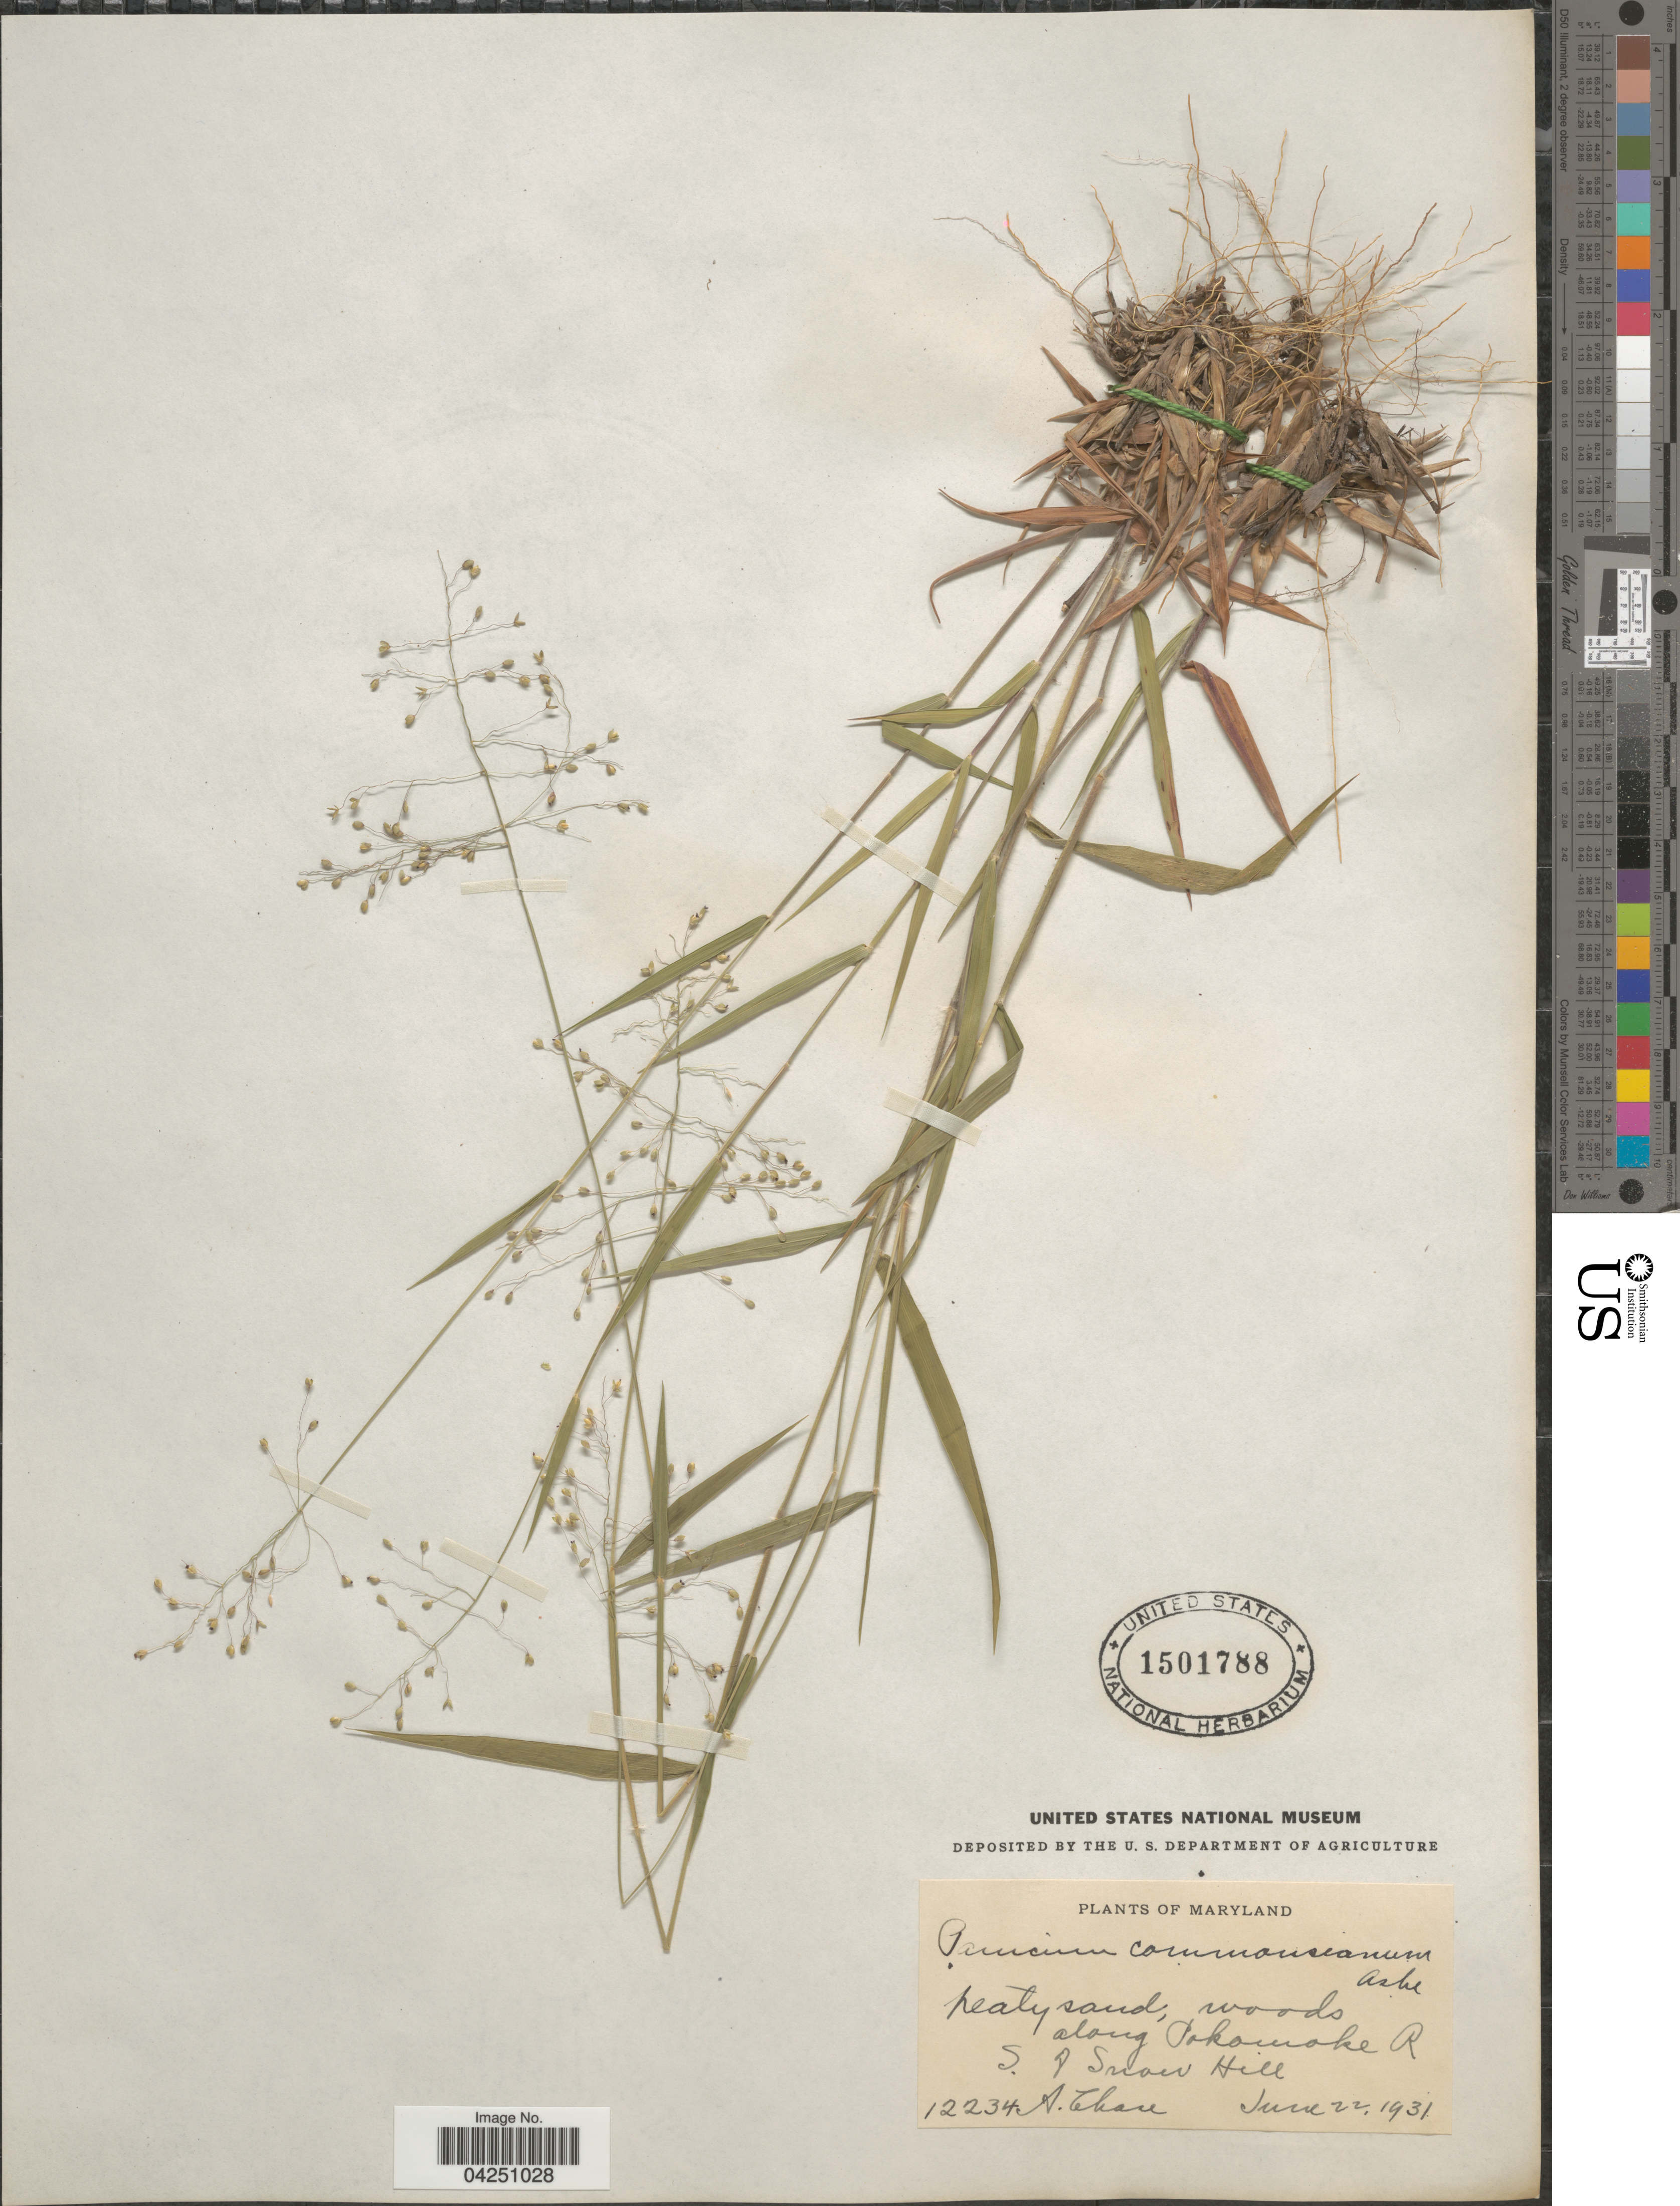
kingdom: Plantae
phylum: Tracheophyta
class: Liliopsida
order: Poales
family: Poaceae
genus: Dichanthelium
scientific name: Dichanthelium acuminatum var. acuminatum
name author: (Sw.) Gould & C.A. Clark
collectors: A. Chase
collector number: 12234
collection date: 1931-06-22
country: United States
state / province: Maryland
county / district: Worcester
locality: Along Pokomoke R. S. of Snow Hill.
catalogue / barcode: US 1501788